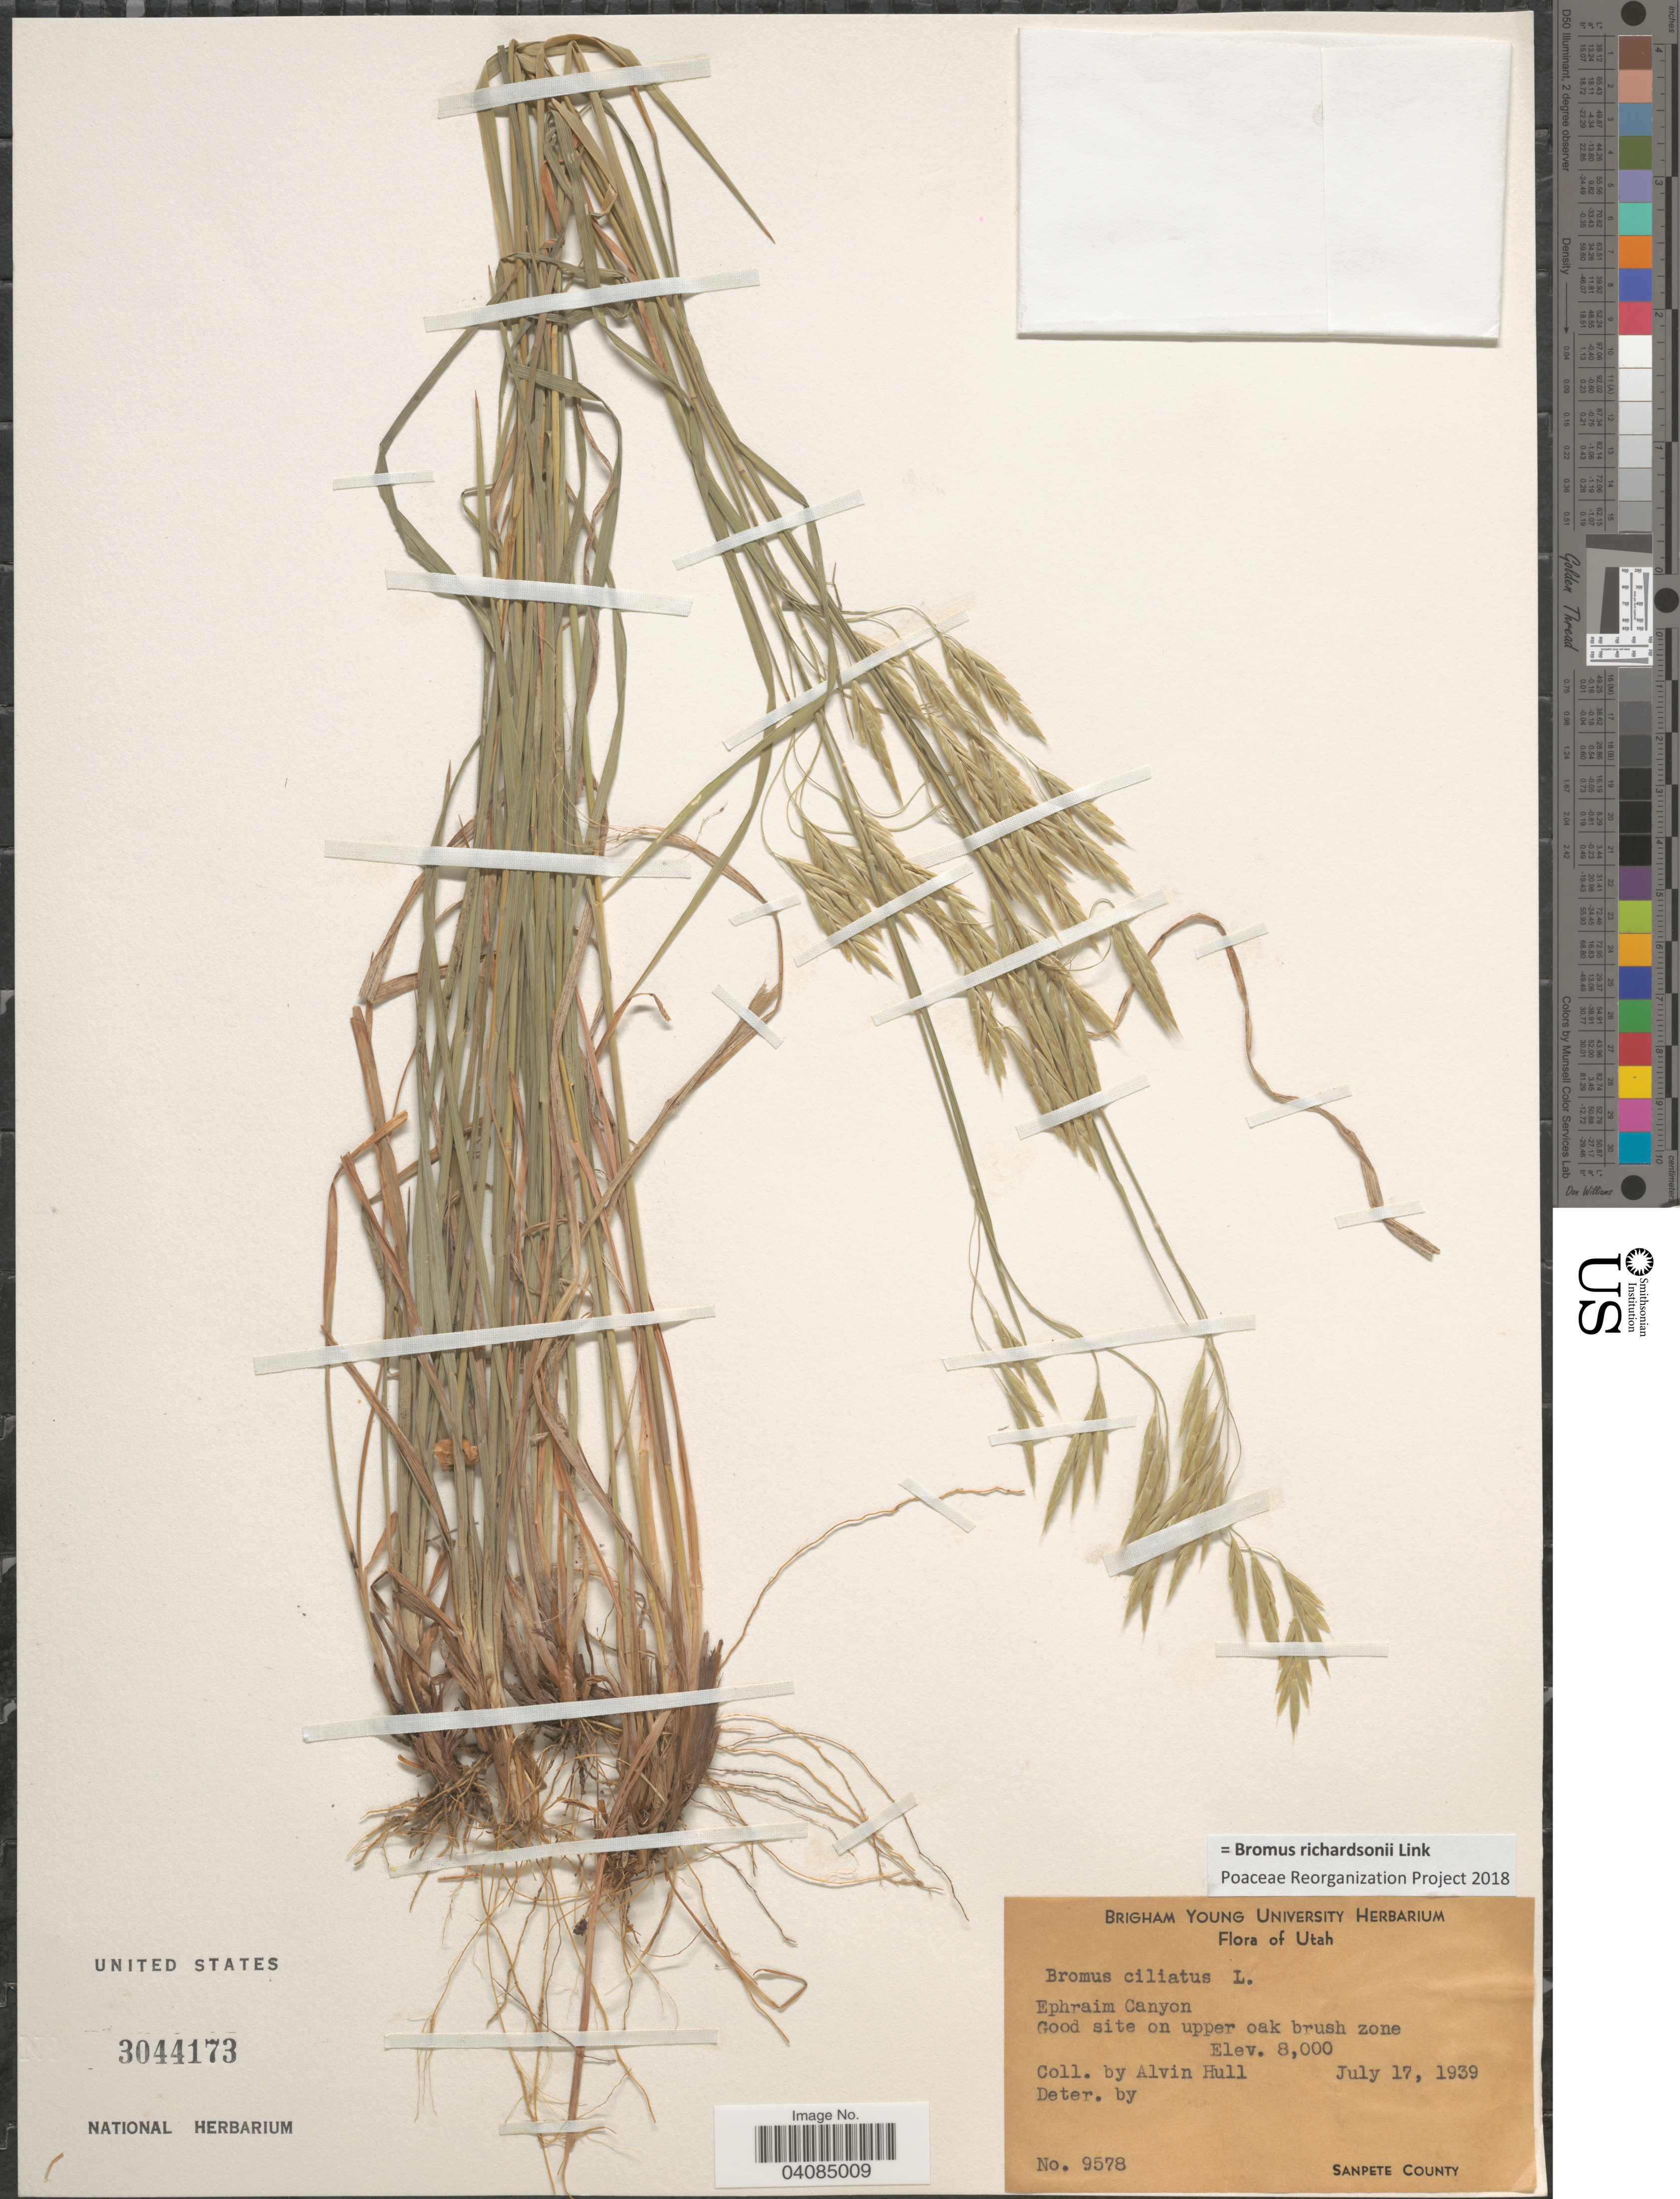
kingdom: Plantae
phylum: Tracheophyta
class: Liliopsida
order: Poales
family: Poaceae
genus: Bromus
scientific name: Bromus racemosus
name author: L.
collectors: A. Hull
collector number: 9578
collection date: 1939-07-17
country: United States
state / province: Utah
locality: Ephraim Canyon. Good site on upper oak brush zone. Sanpete County.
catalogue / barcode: US 3044173